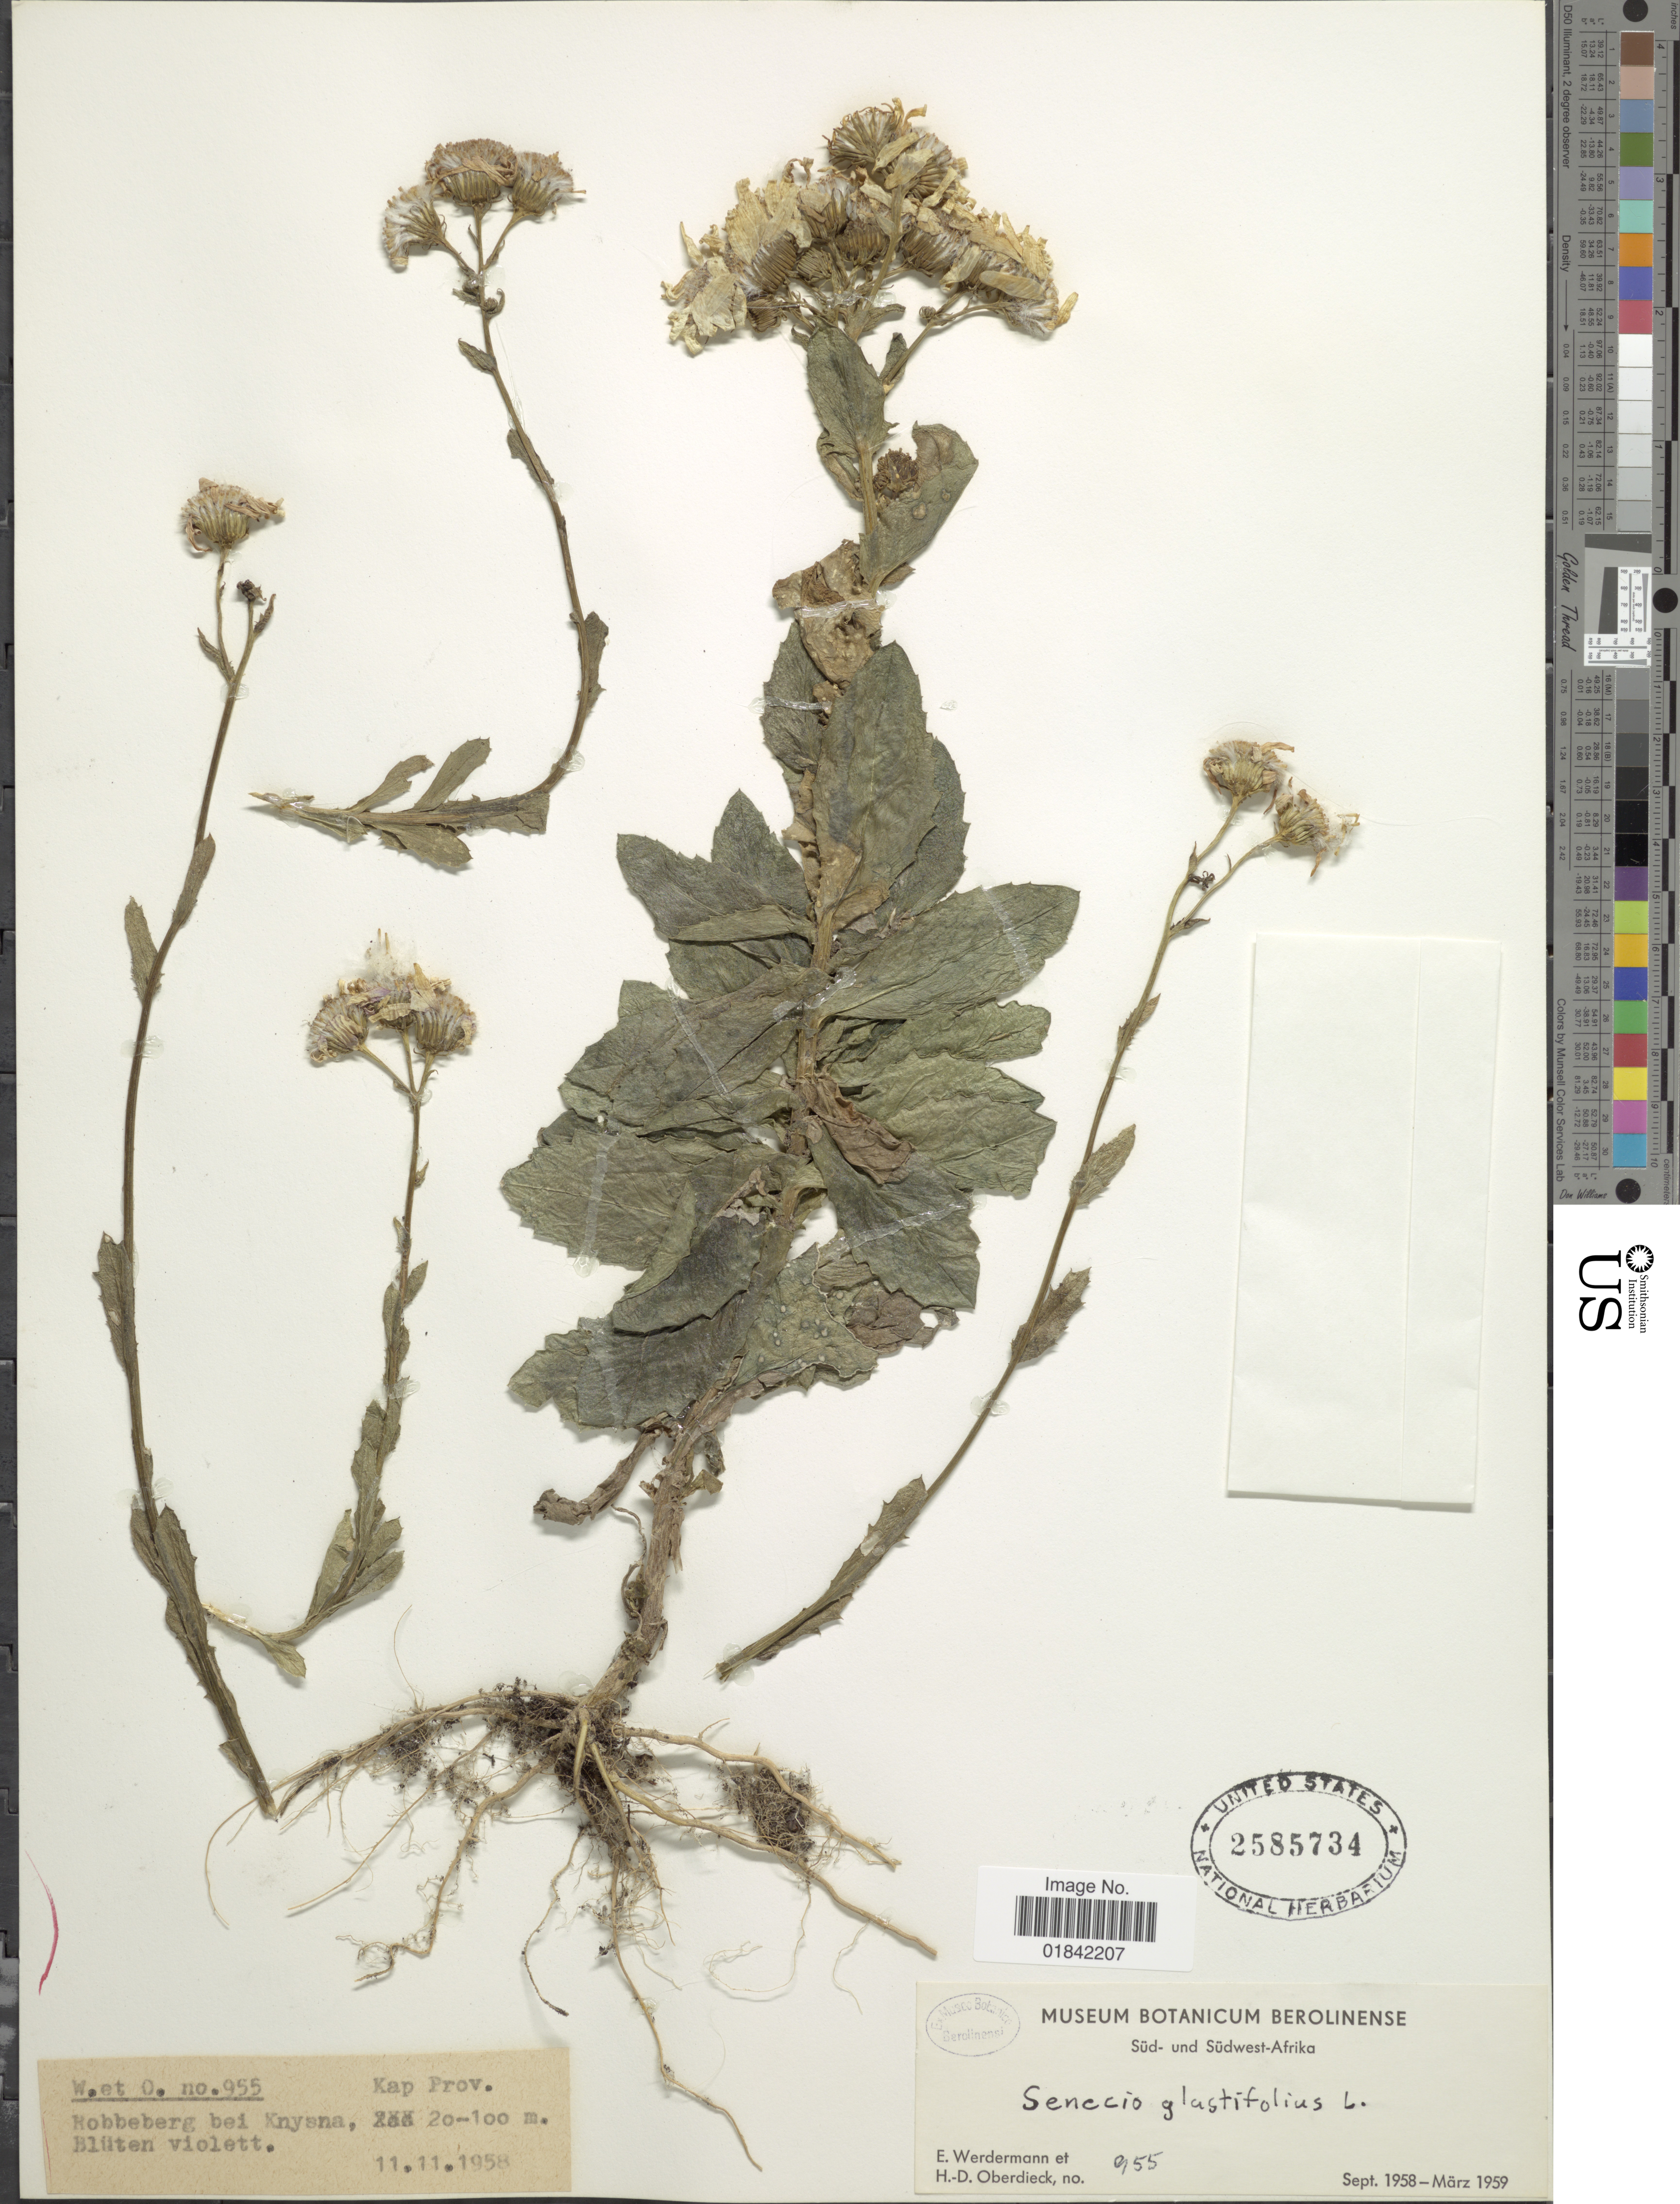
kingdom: Plantae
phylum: Tracheophyta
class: Magnoliopsida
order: Asterales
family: Asteraceae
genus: Senecio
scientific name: Senecio glastifolius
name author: Hook. f.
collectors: E. Werdermann & H. Oberdieck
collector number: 955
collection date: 1958-11-11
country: South Africa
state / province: Western Cape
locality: Kap Prov., Robbeberg bei Knysna, Bluten violett, Sud- und Sudwest- Afrika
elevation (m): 20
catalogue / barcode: US 2585734